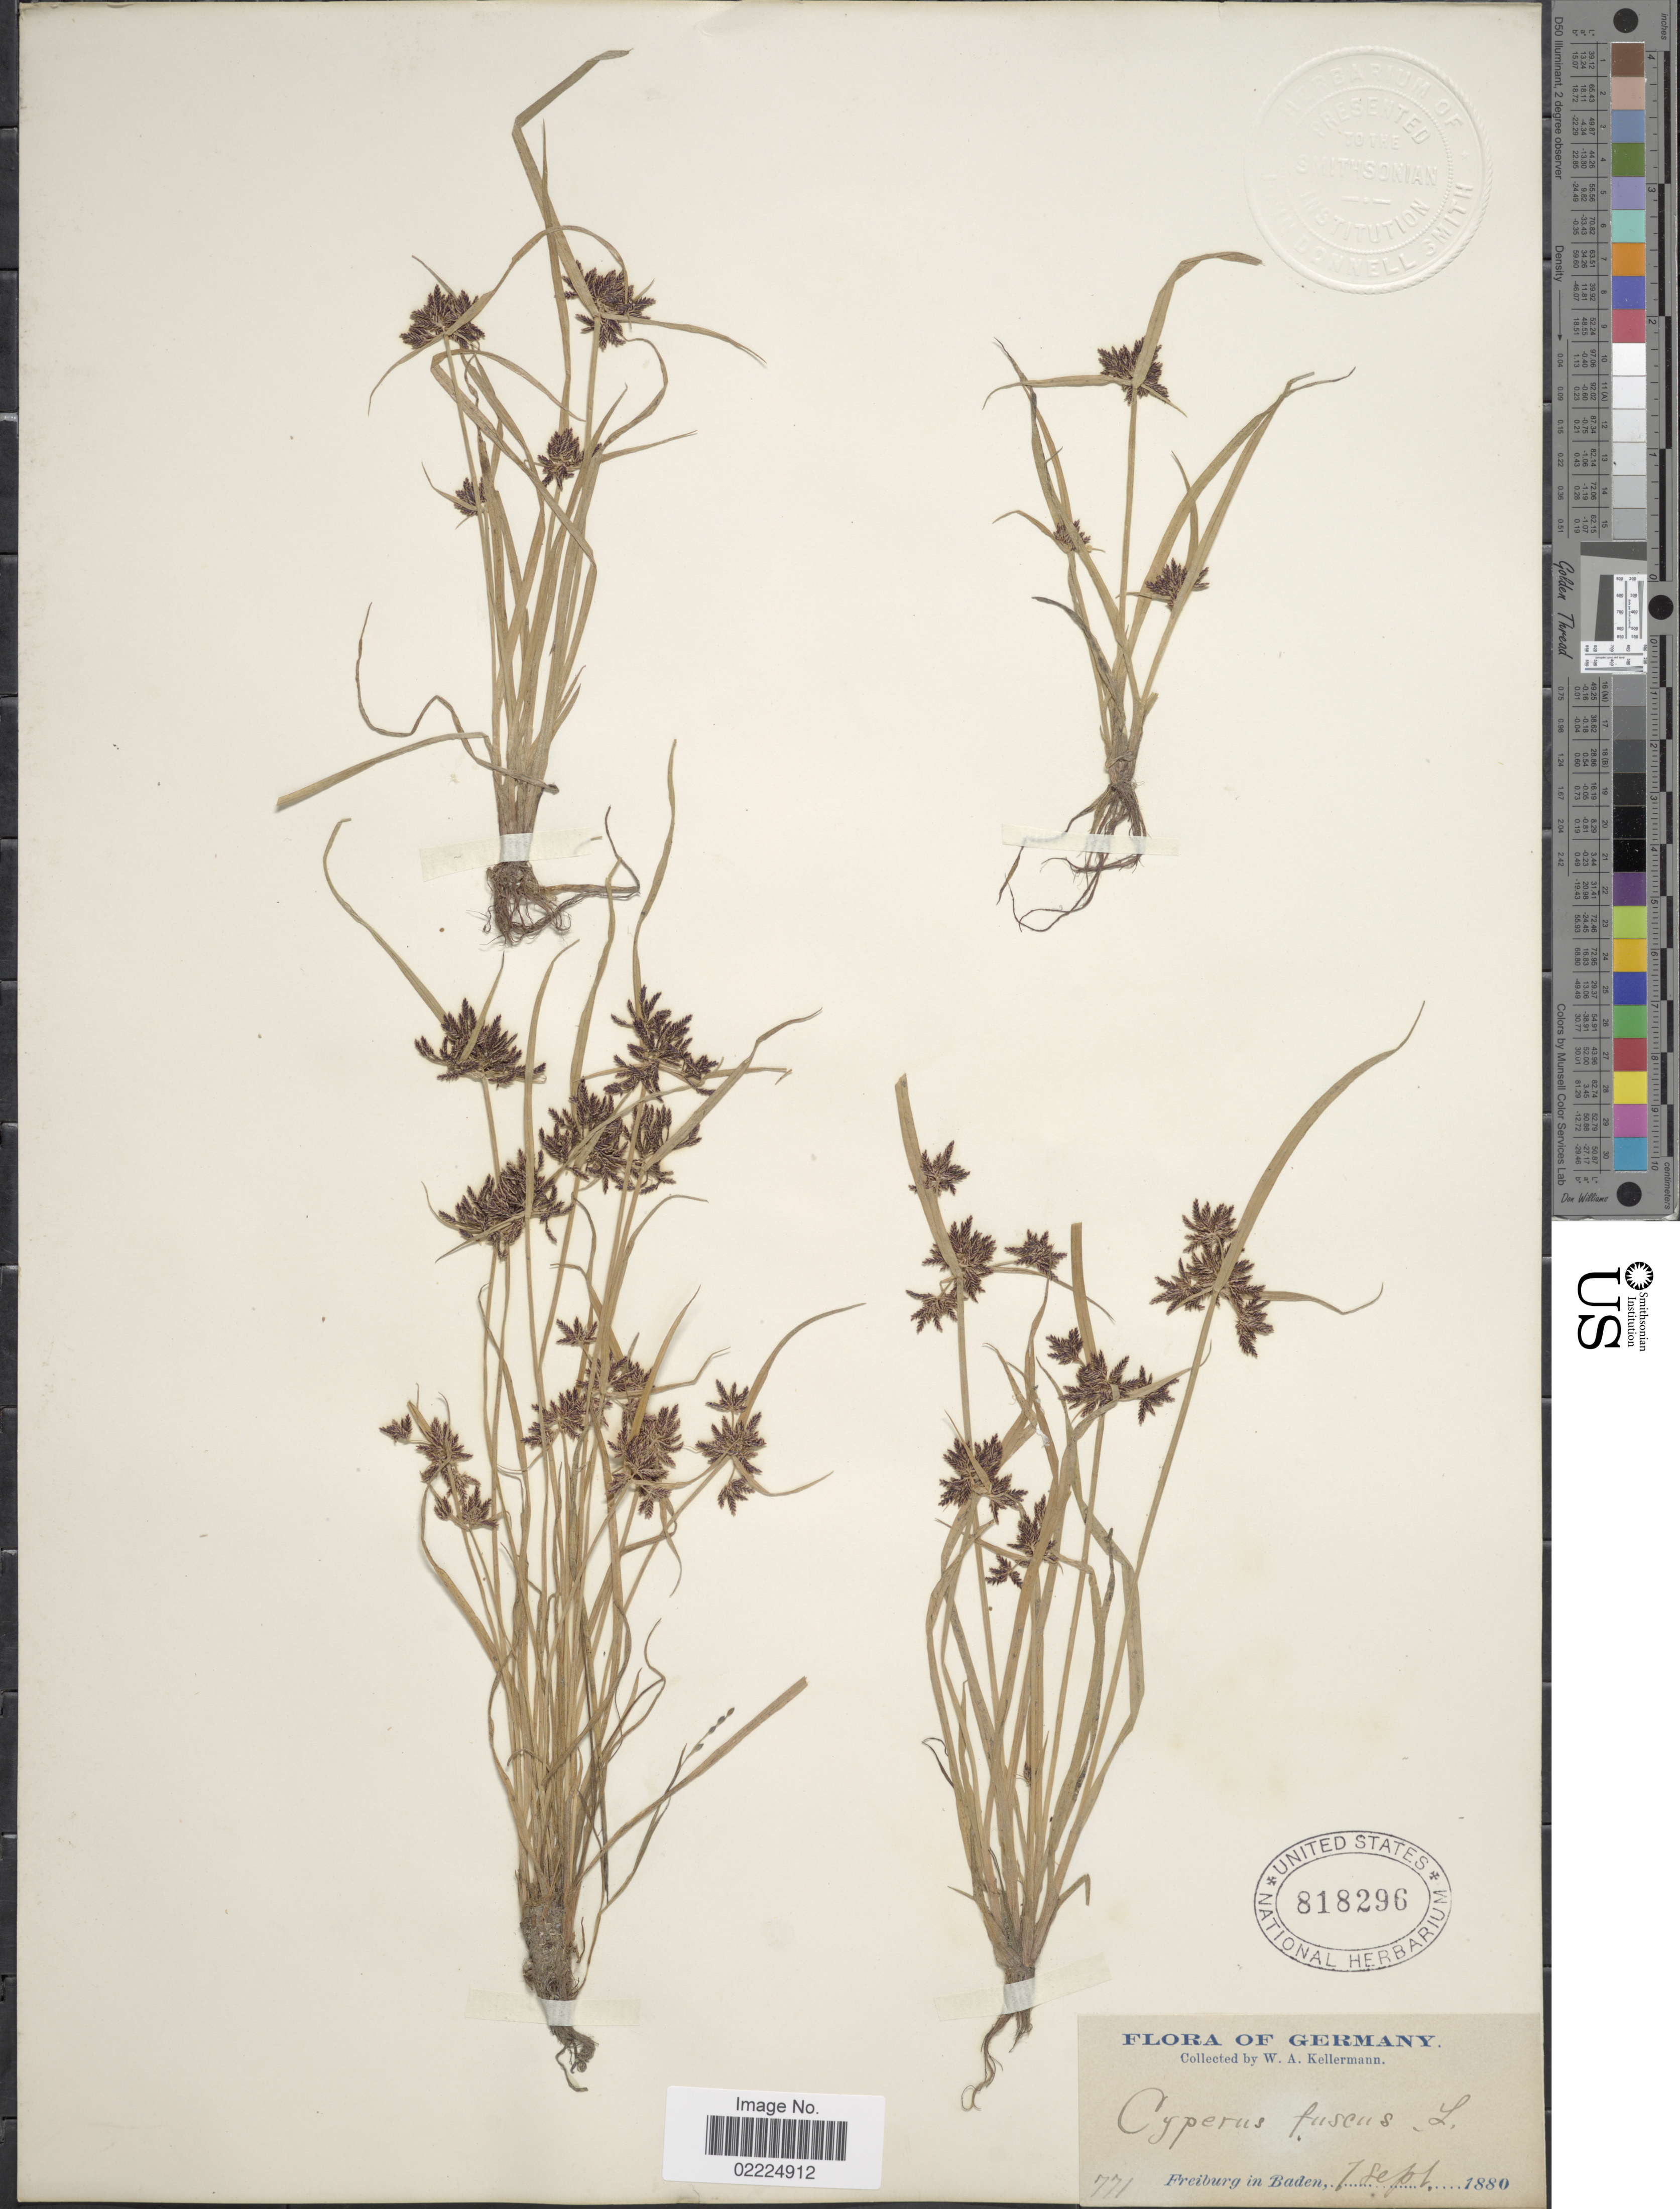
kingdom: Plantae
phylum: Tracheophyta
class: Liliopsida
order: Poales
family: Cyperaceae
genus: Cyperus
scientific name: Cyperus fuscus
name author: L.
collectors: W. A. Kellermann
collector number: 771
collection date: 1880-09-07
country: Germany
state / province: Baden-Württemberg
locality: Freiburg in Baden.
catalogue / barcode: US 818296